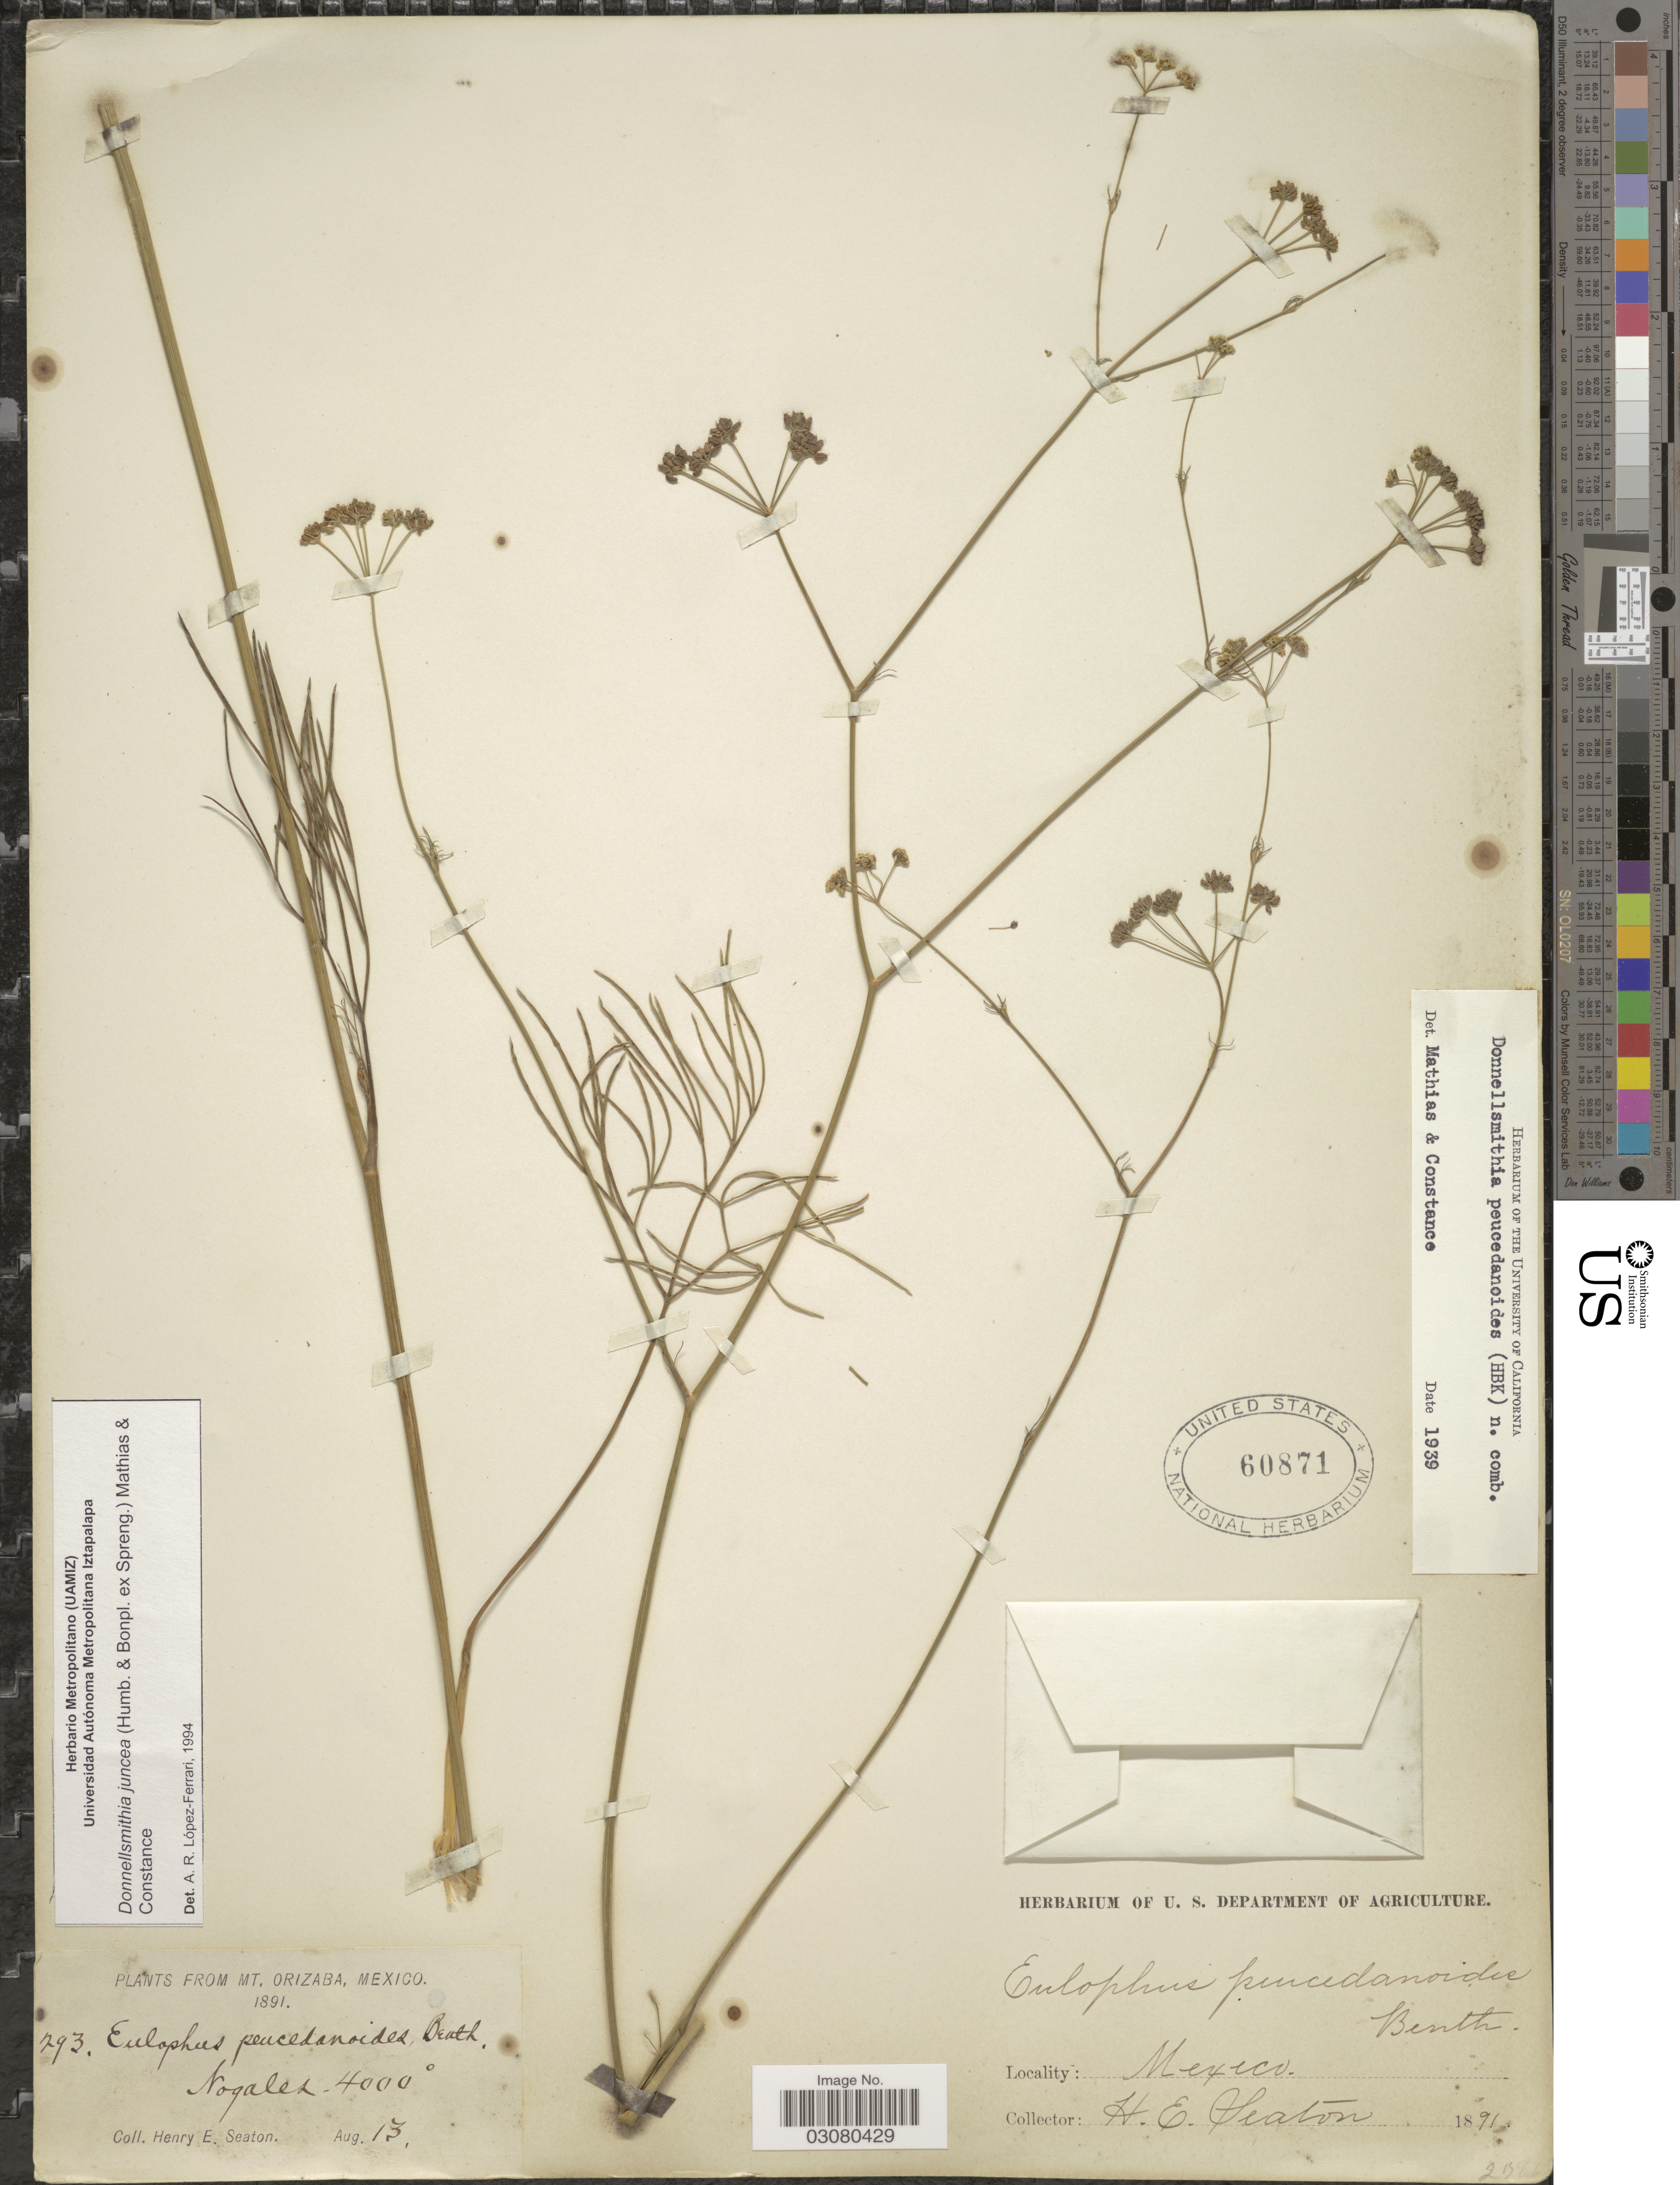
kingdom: Plantae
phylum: Tracheophyta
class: Magnoliopsida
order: Apiales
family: Apiaceae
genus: Donnellsmithia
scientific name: Donnellsmithia juncea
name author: (Humb. & Bonpl. ex Spreng.) Mathias & Constance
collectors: H. E. Seaton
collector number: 293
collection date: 1891-08-13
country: Mexico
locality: Mt. Orizaba. Nogales.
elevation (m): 1219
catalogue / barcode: US 60871